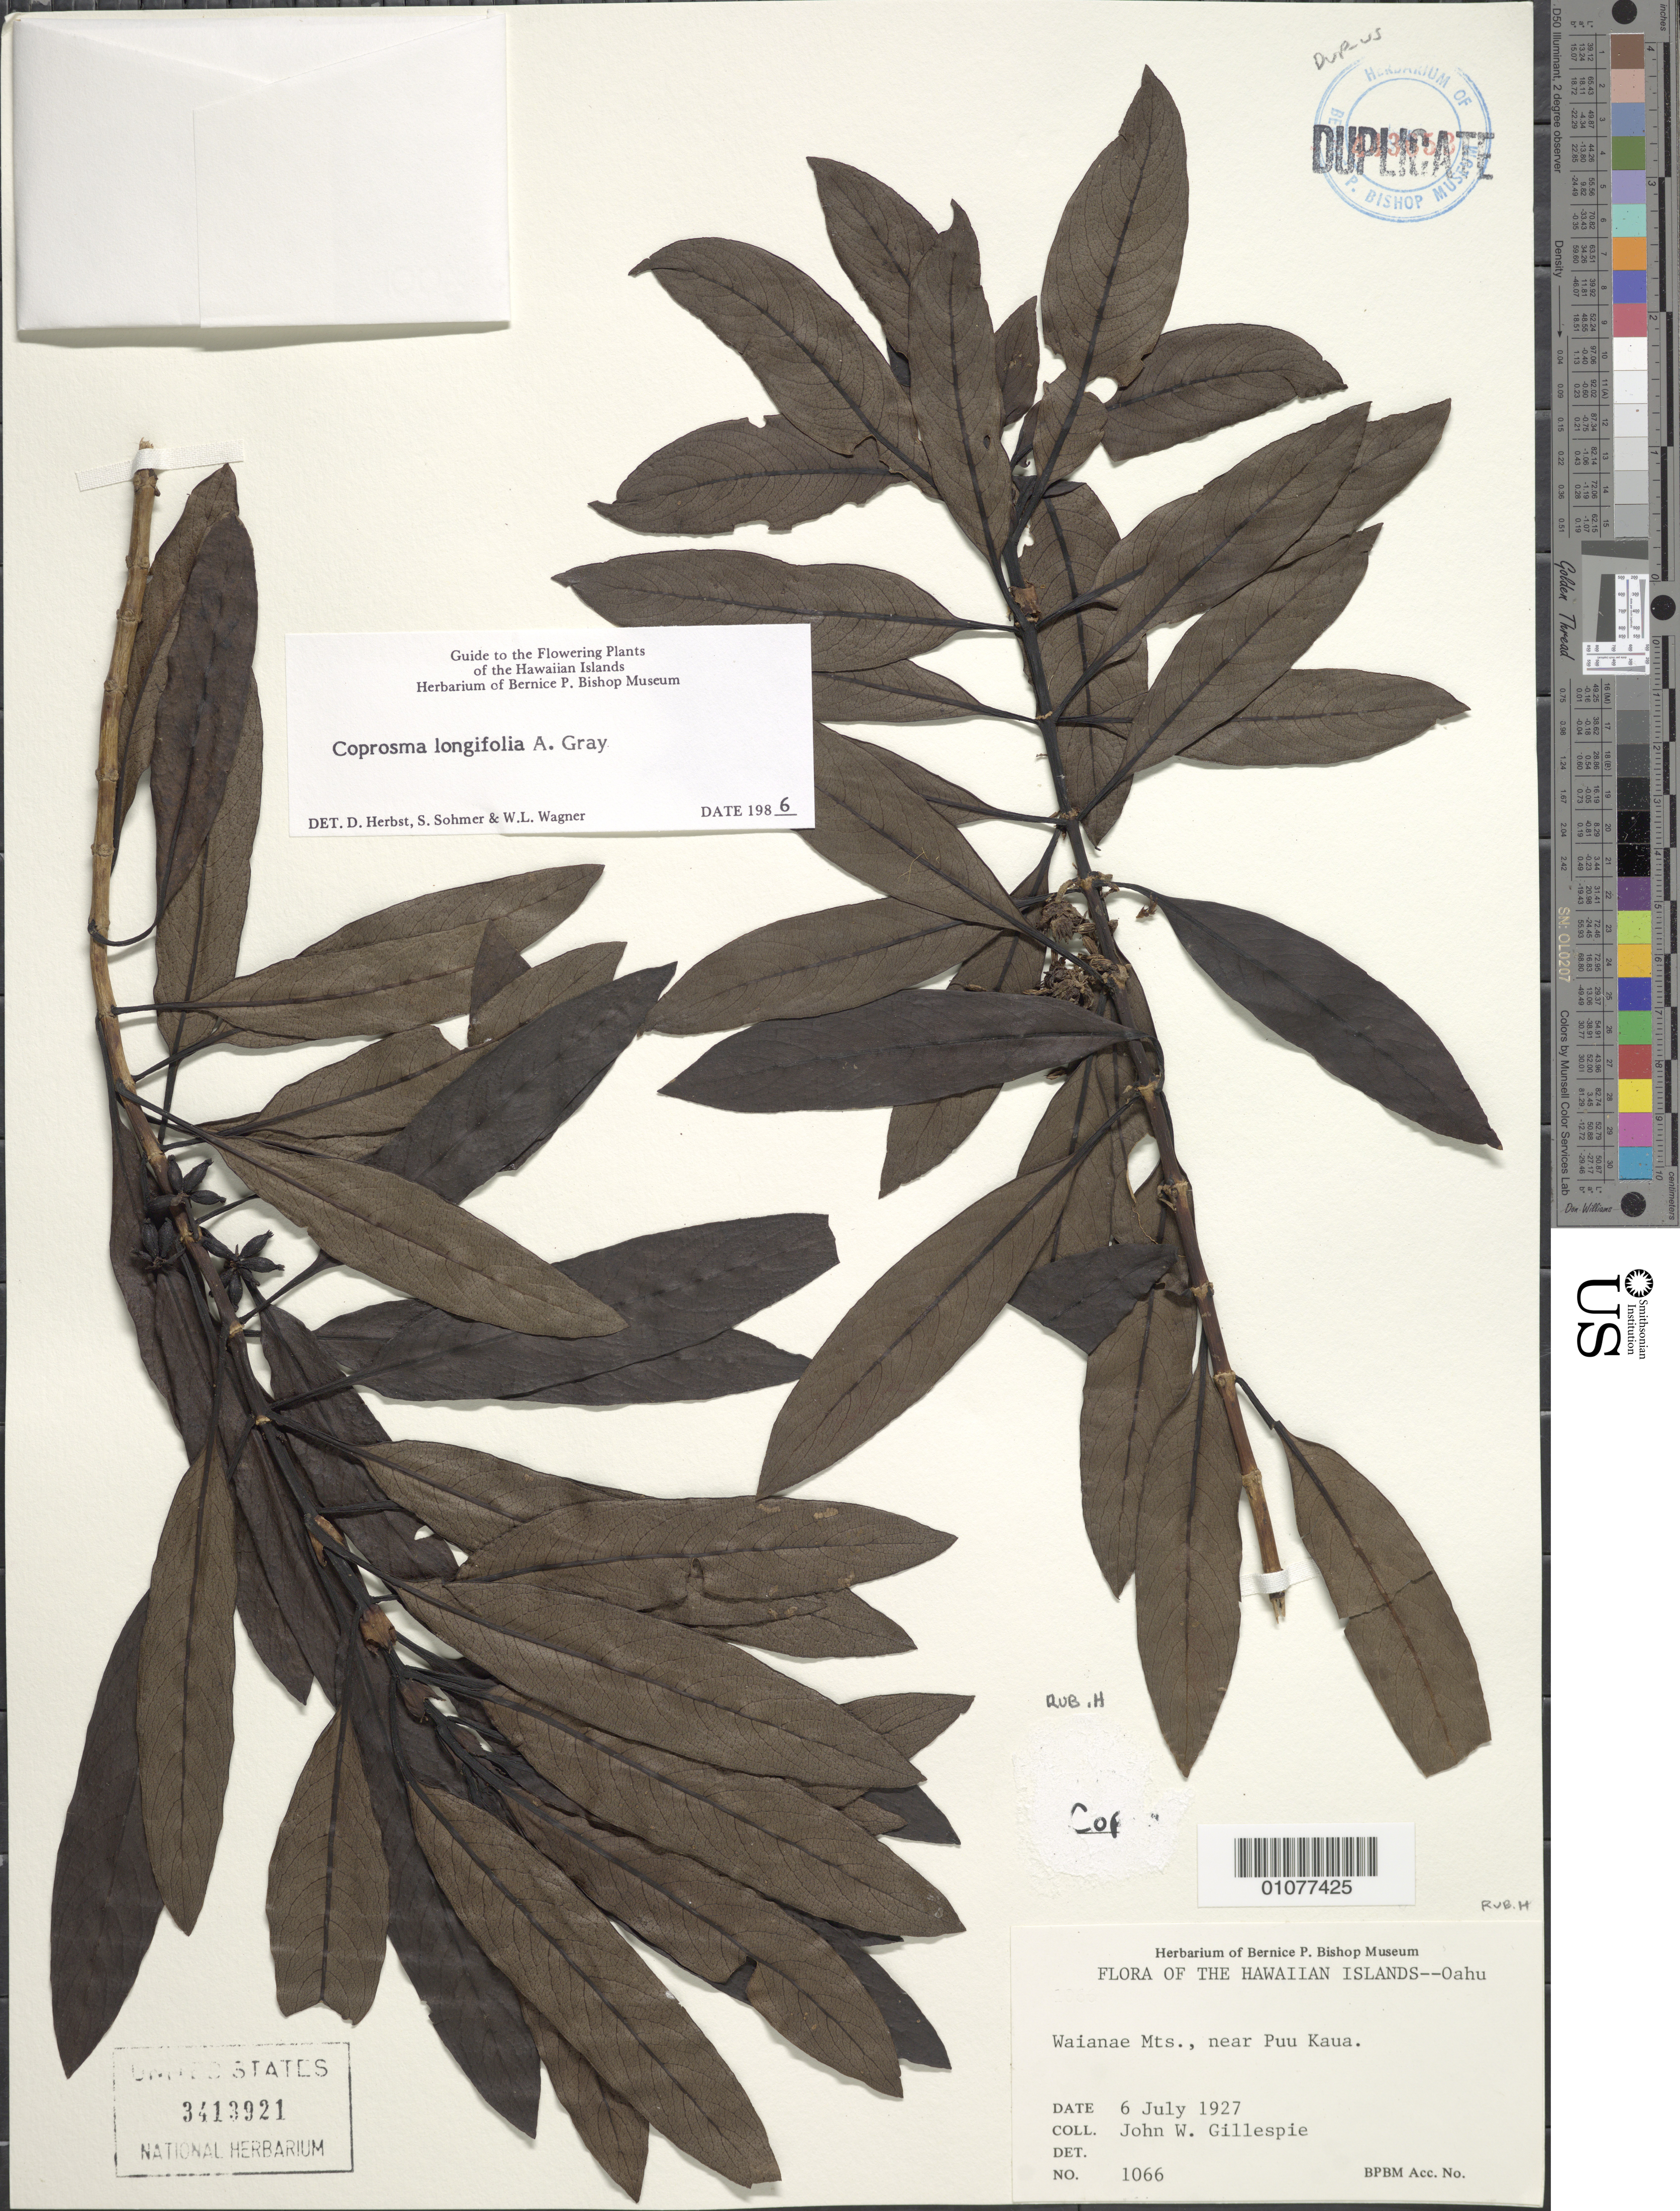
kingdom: Plantae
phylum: Tracheophyta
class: Magnoliopsida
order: Gentianales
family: Rubiaceae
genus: Coprosma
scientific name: Coprosma longifolia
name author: A. Gray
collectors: J. W. Gillespie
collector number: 1066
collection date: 1927-07-06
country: United States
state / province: Hawaii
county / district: Honolulu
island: Oahu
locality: Waianae Mts., near Puu Kaua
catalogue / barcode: US 3413921